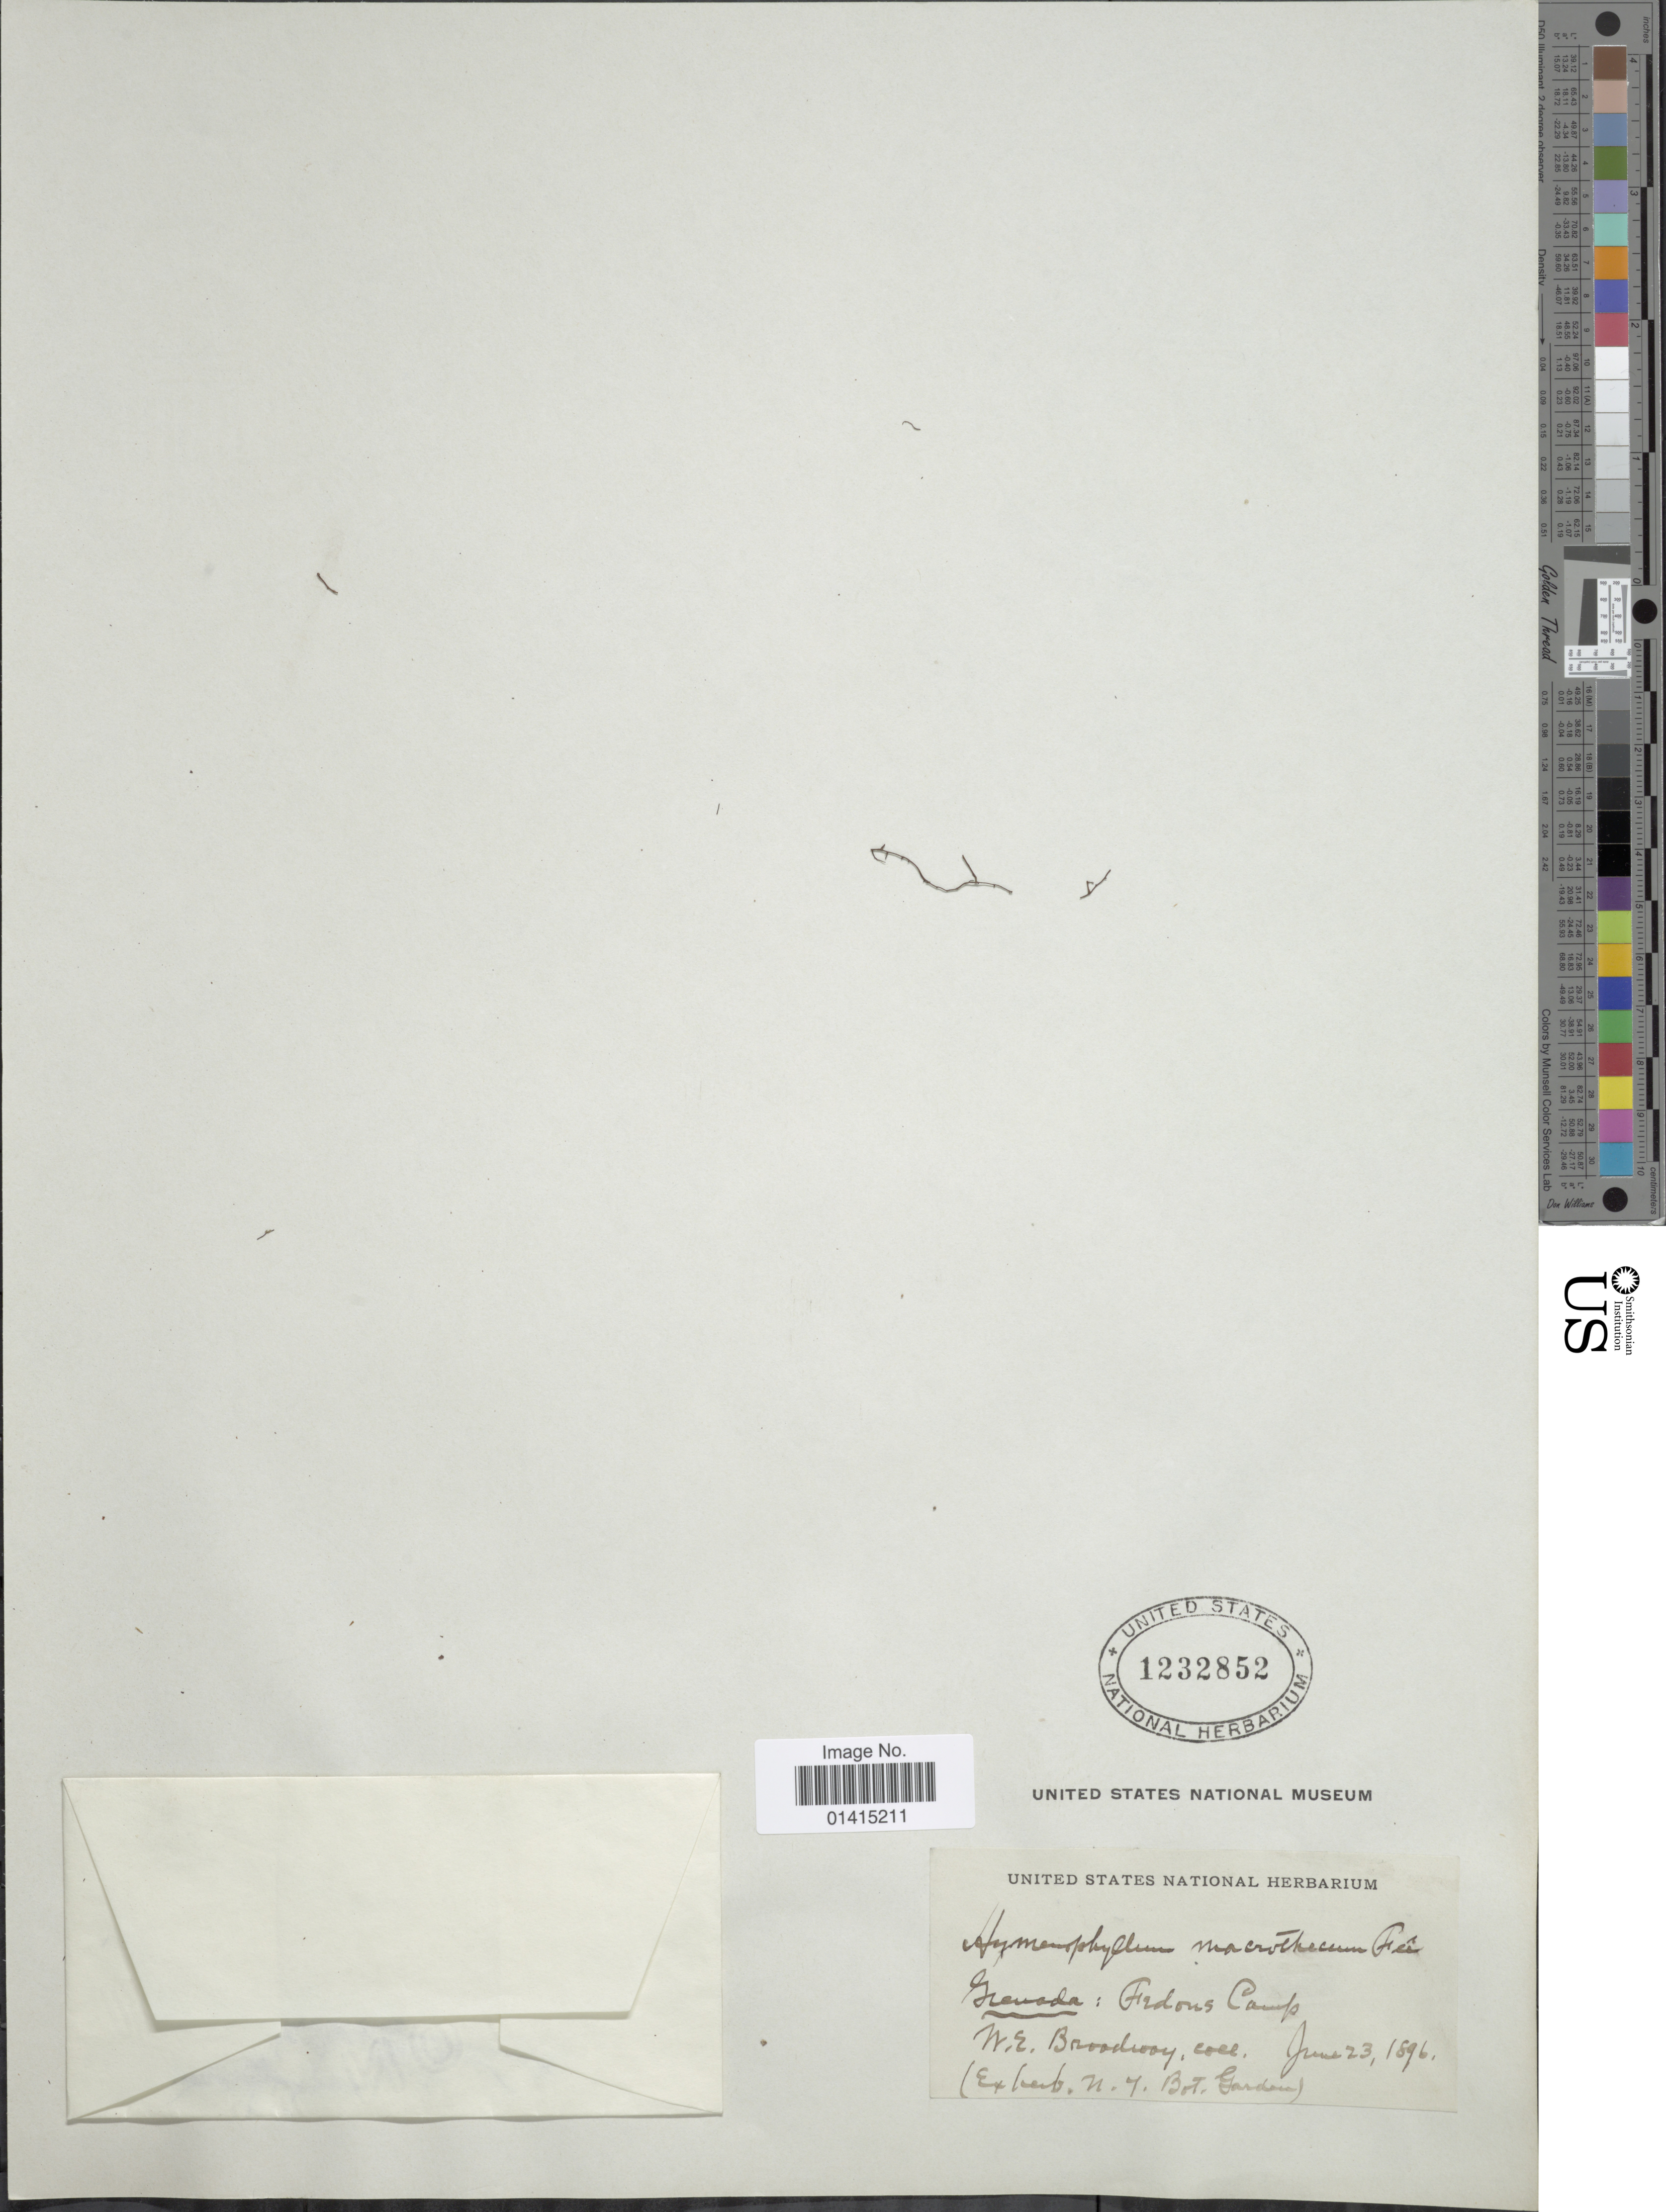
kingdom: Plantae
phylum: Tracheophyta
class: Polypodiopsida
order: Hymenophyllales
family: Hymenophyllaceae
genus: Hymenophyllum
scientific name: Hymenophyllum macrothecum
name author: Fée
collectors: W. E. Broadway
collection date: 1896-06-23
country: Grenada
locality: Fedon's Camp.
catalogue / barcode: US 1232852